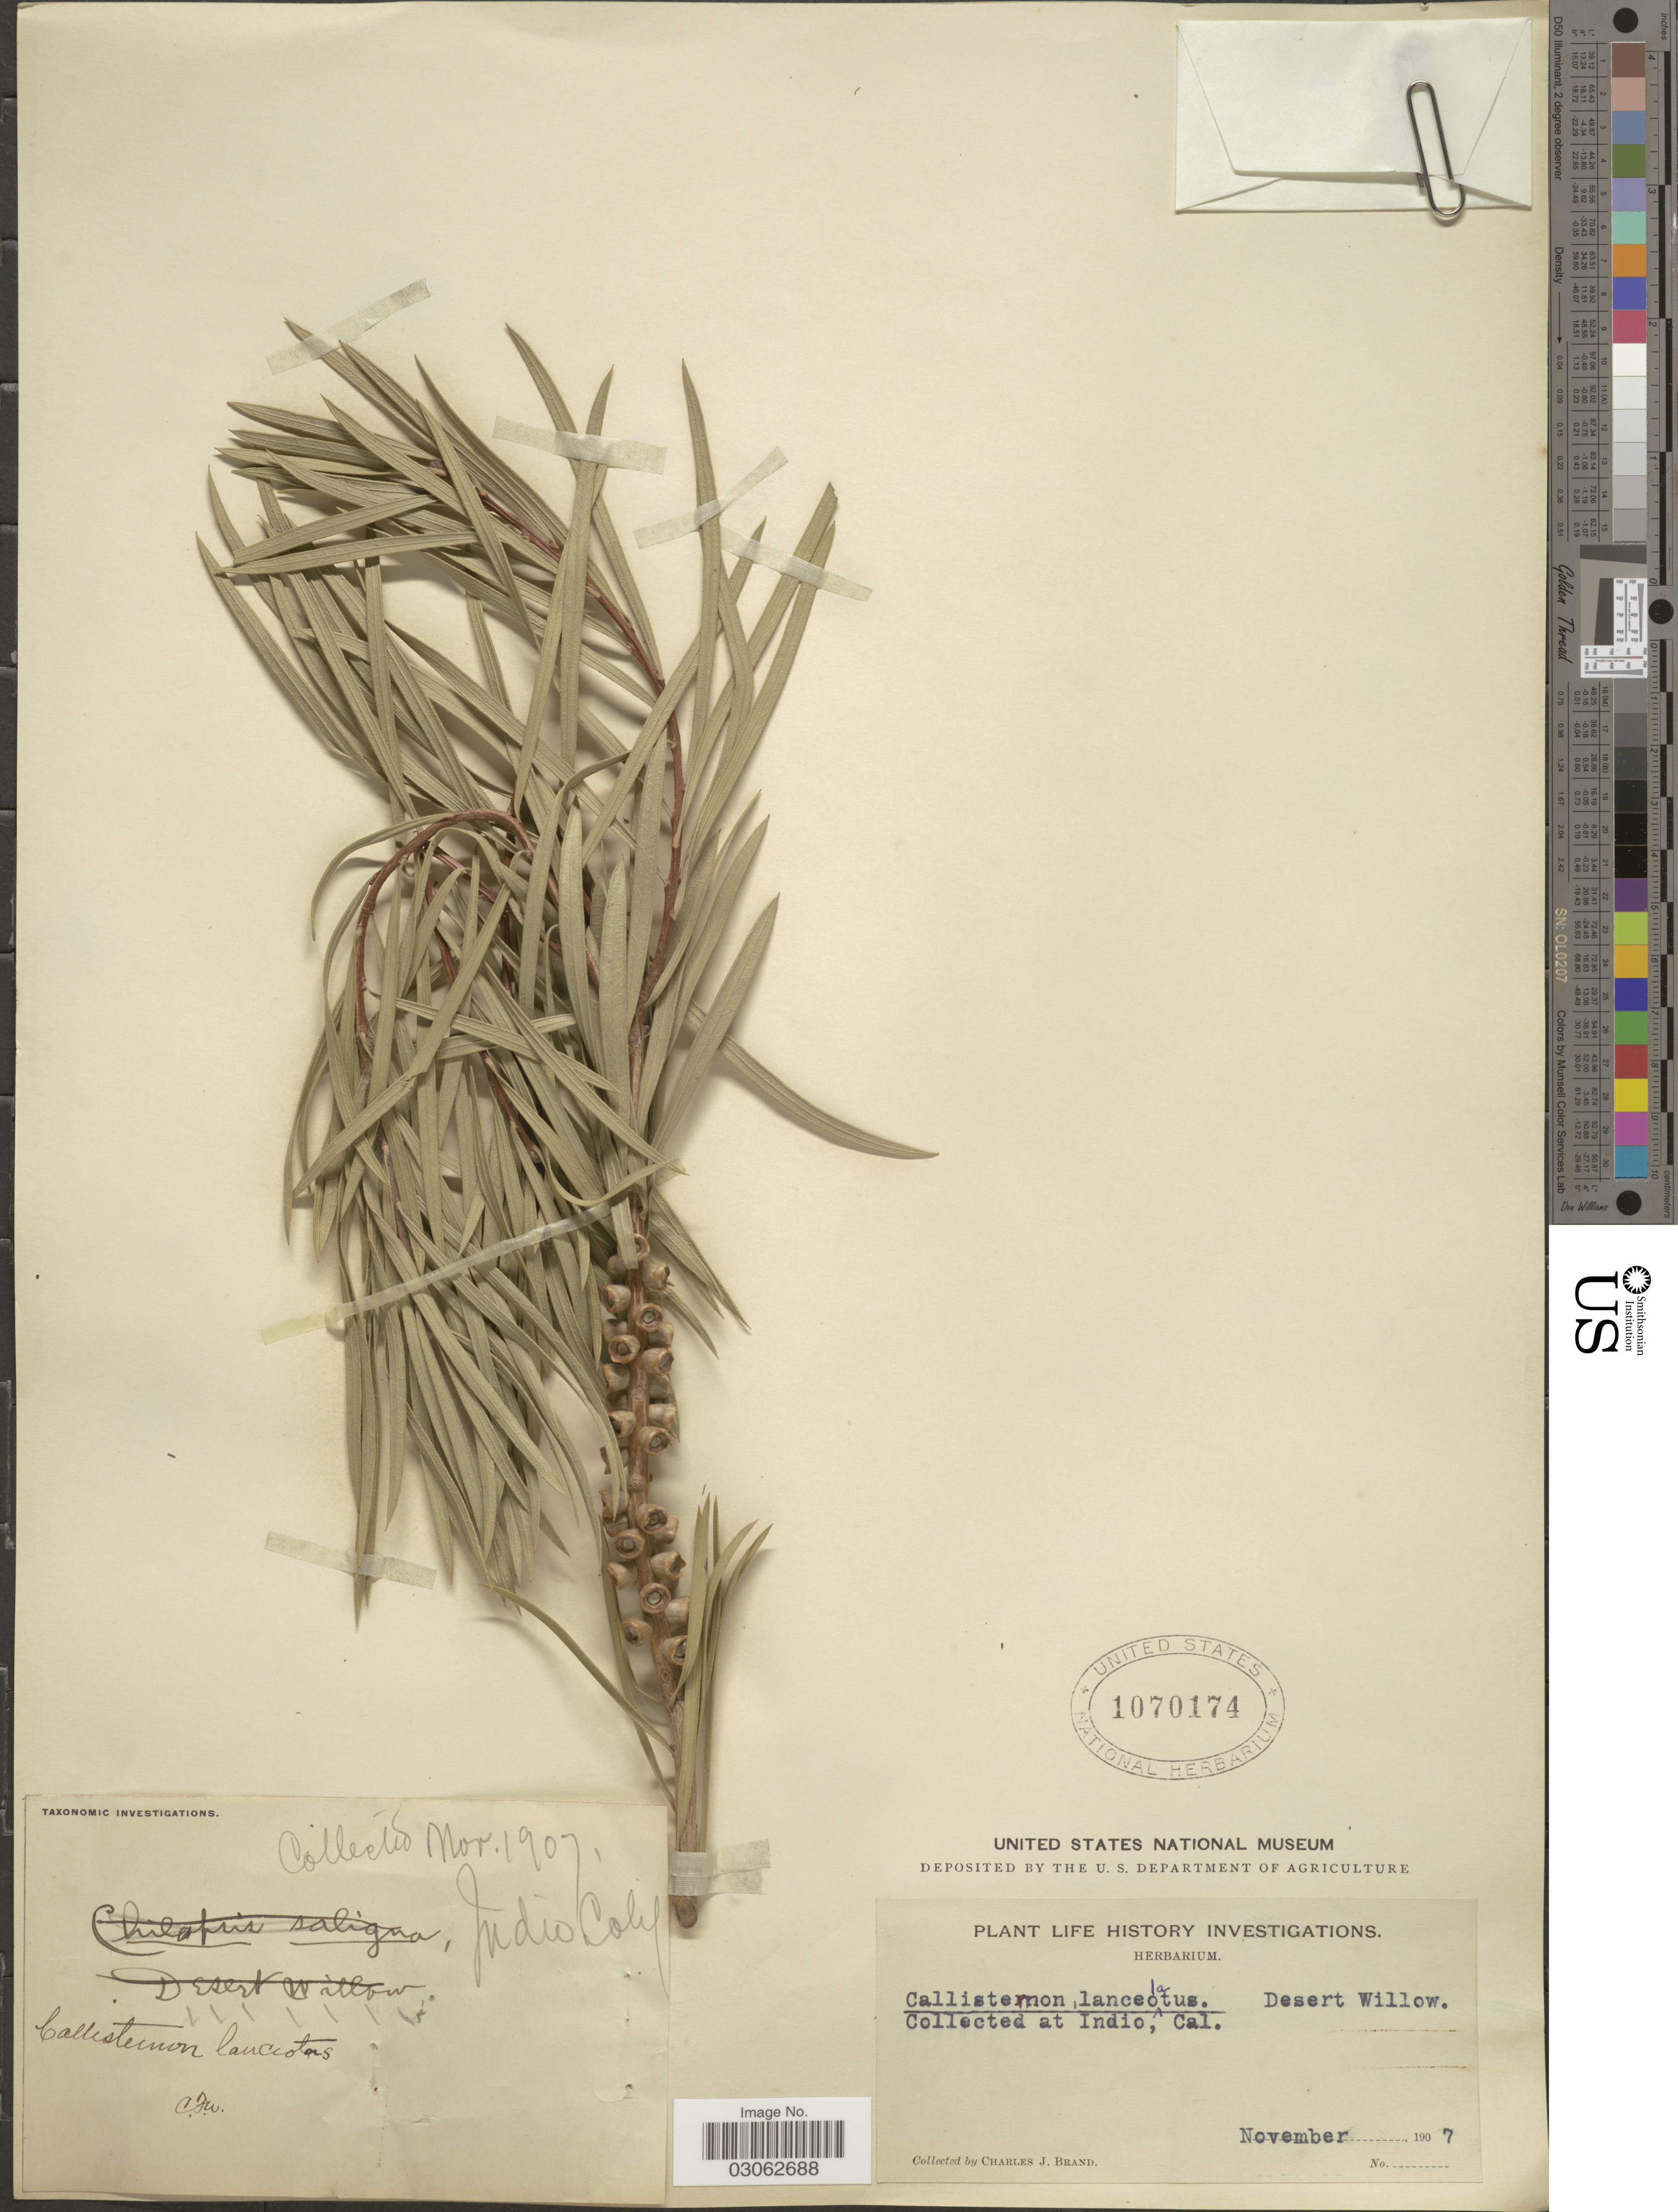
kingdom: Plantae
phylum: Tracheophyta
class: Magnoliopsida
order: Myrtales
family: Myrtaceae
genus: Callistemon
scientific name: Callistemon lanceolatus Colvill ex Sweet, nom. superfl.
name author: Colvill ex Sweet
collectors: C. J. Brand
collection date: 1907-11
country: United States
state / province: California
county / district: Riverside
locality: Desert Willow. Indio.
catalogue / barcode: US 1070174